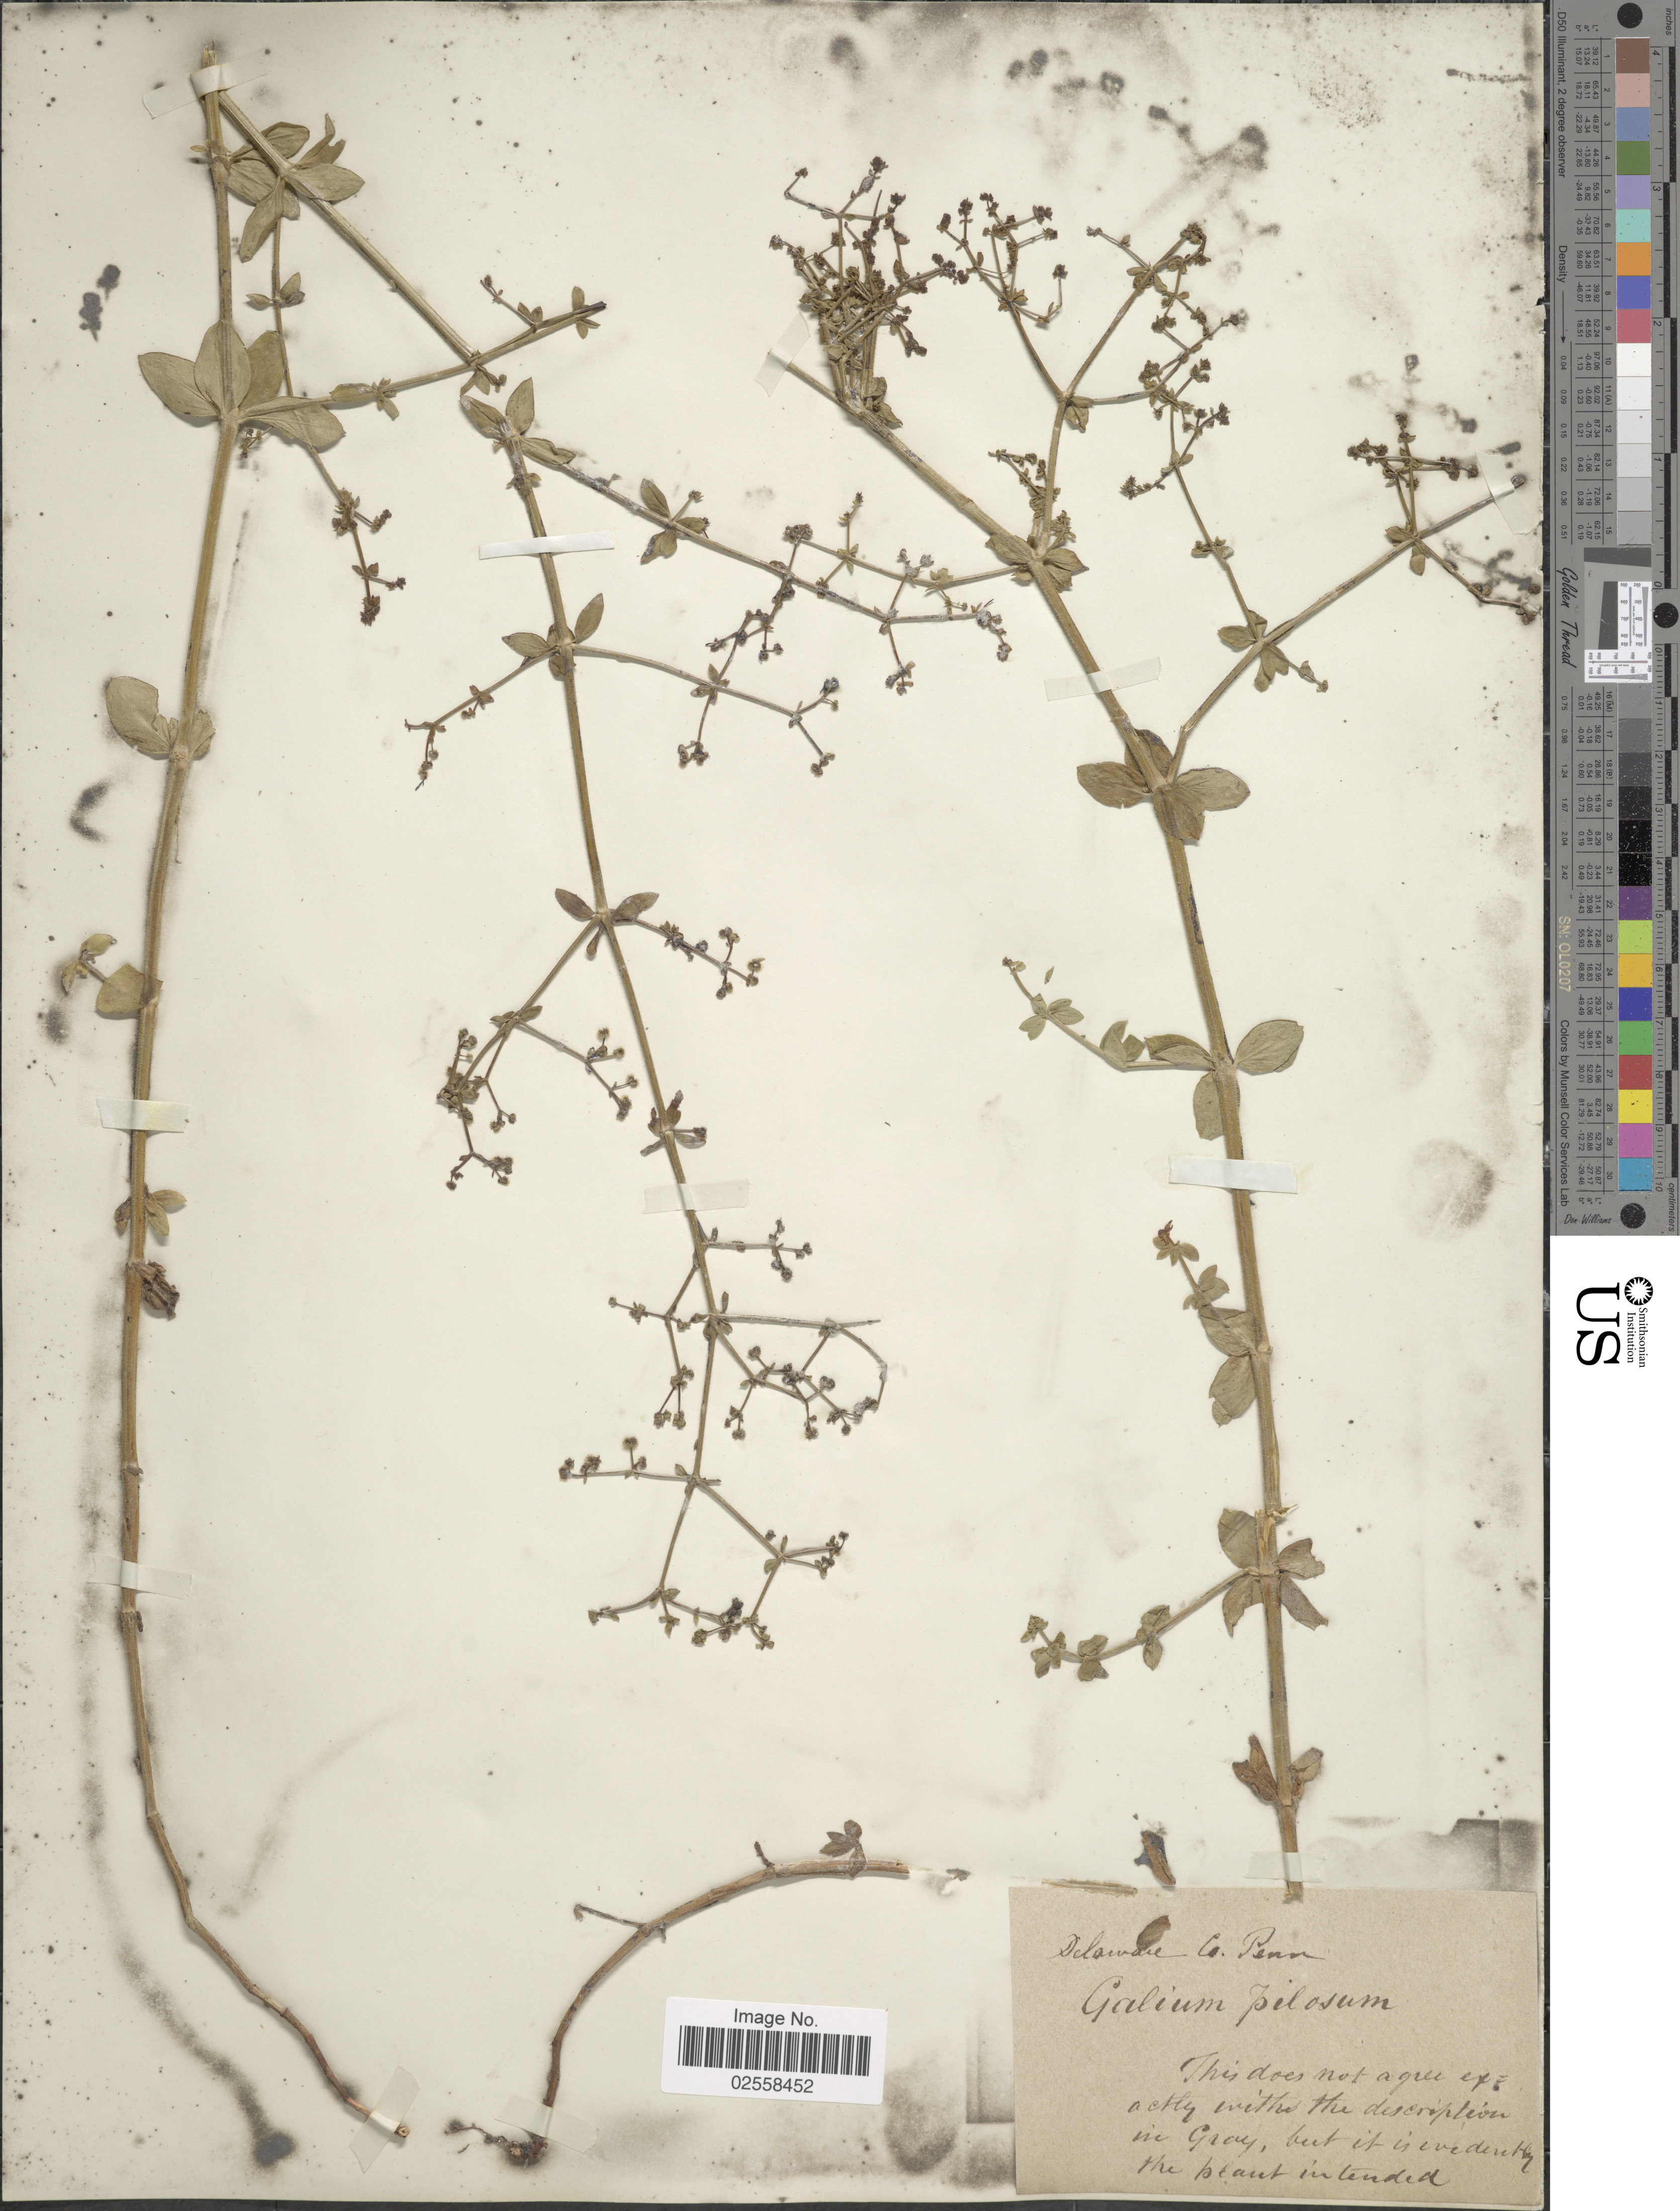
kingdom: Plantae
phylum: Tracheophyta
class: Magnoliopsida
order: Gentianales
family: Rubiaceae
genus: Galium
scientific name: Galium pilosum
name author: Aiton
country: United States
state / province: Pennsylvania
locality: Delaware Co.